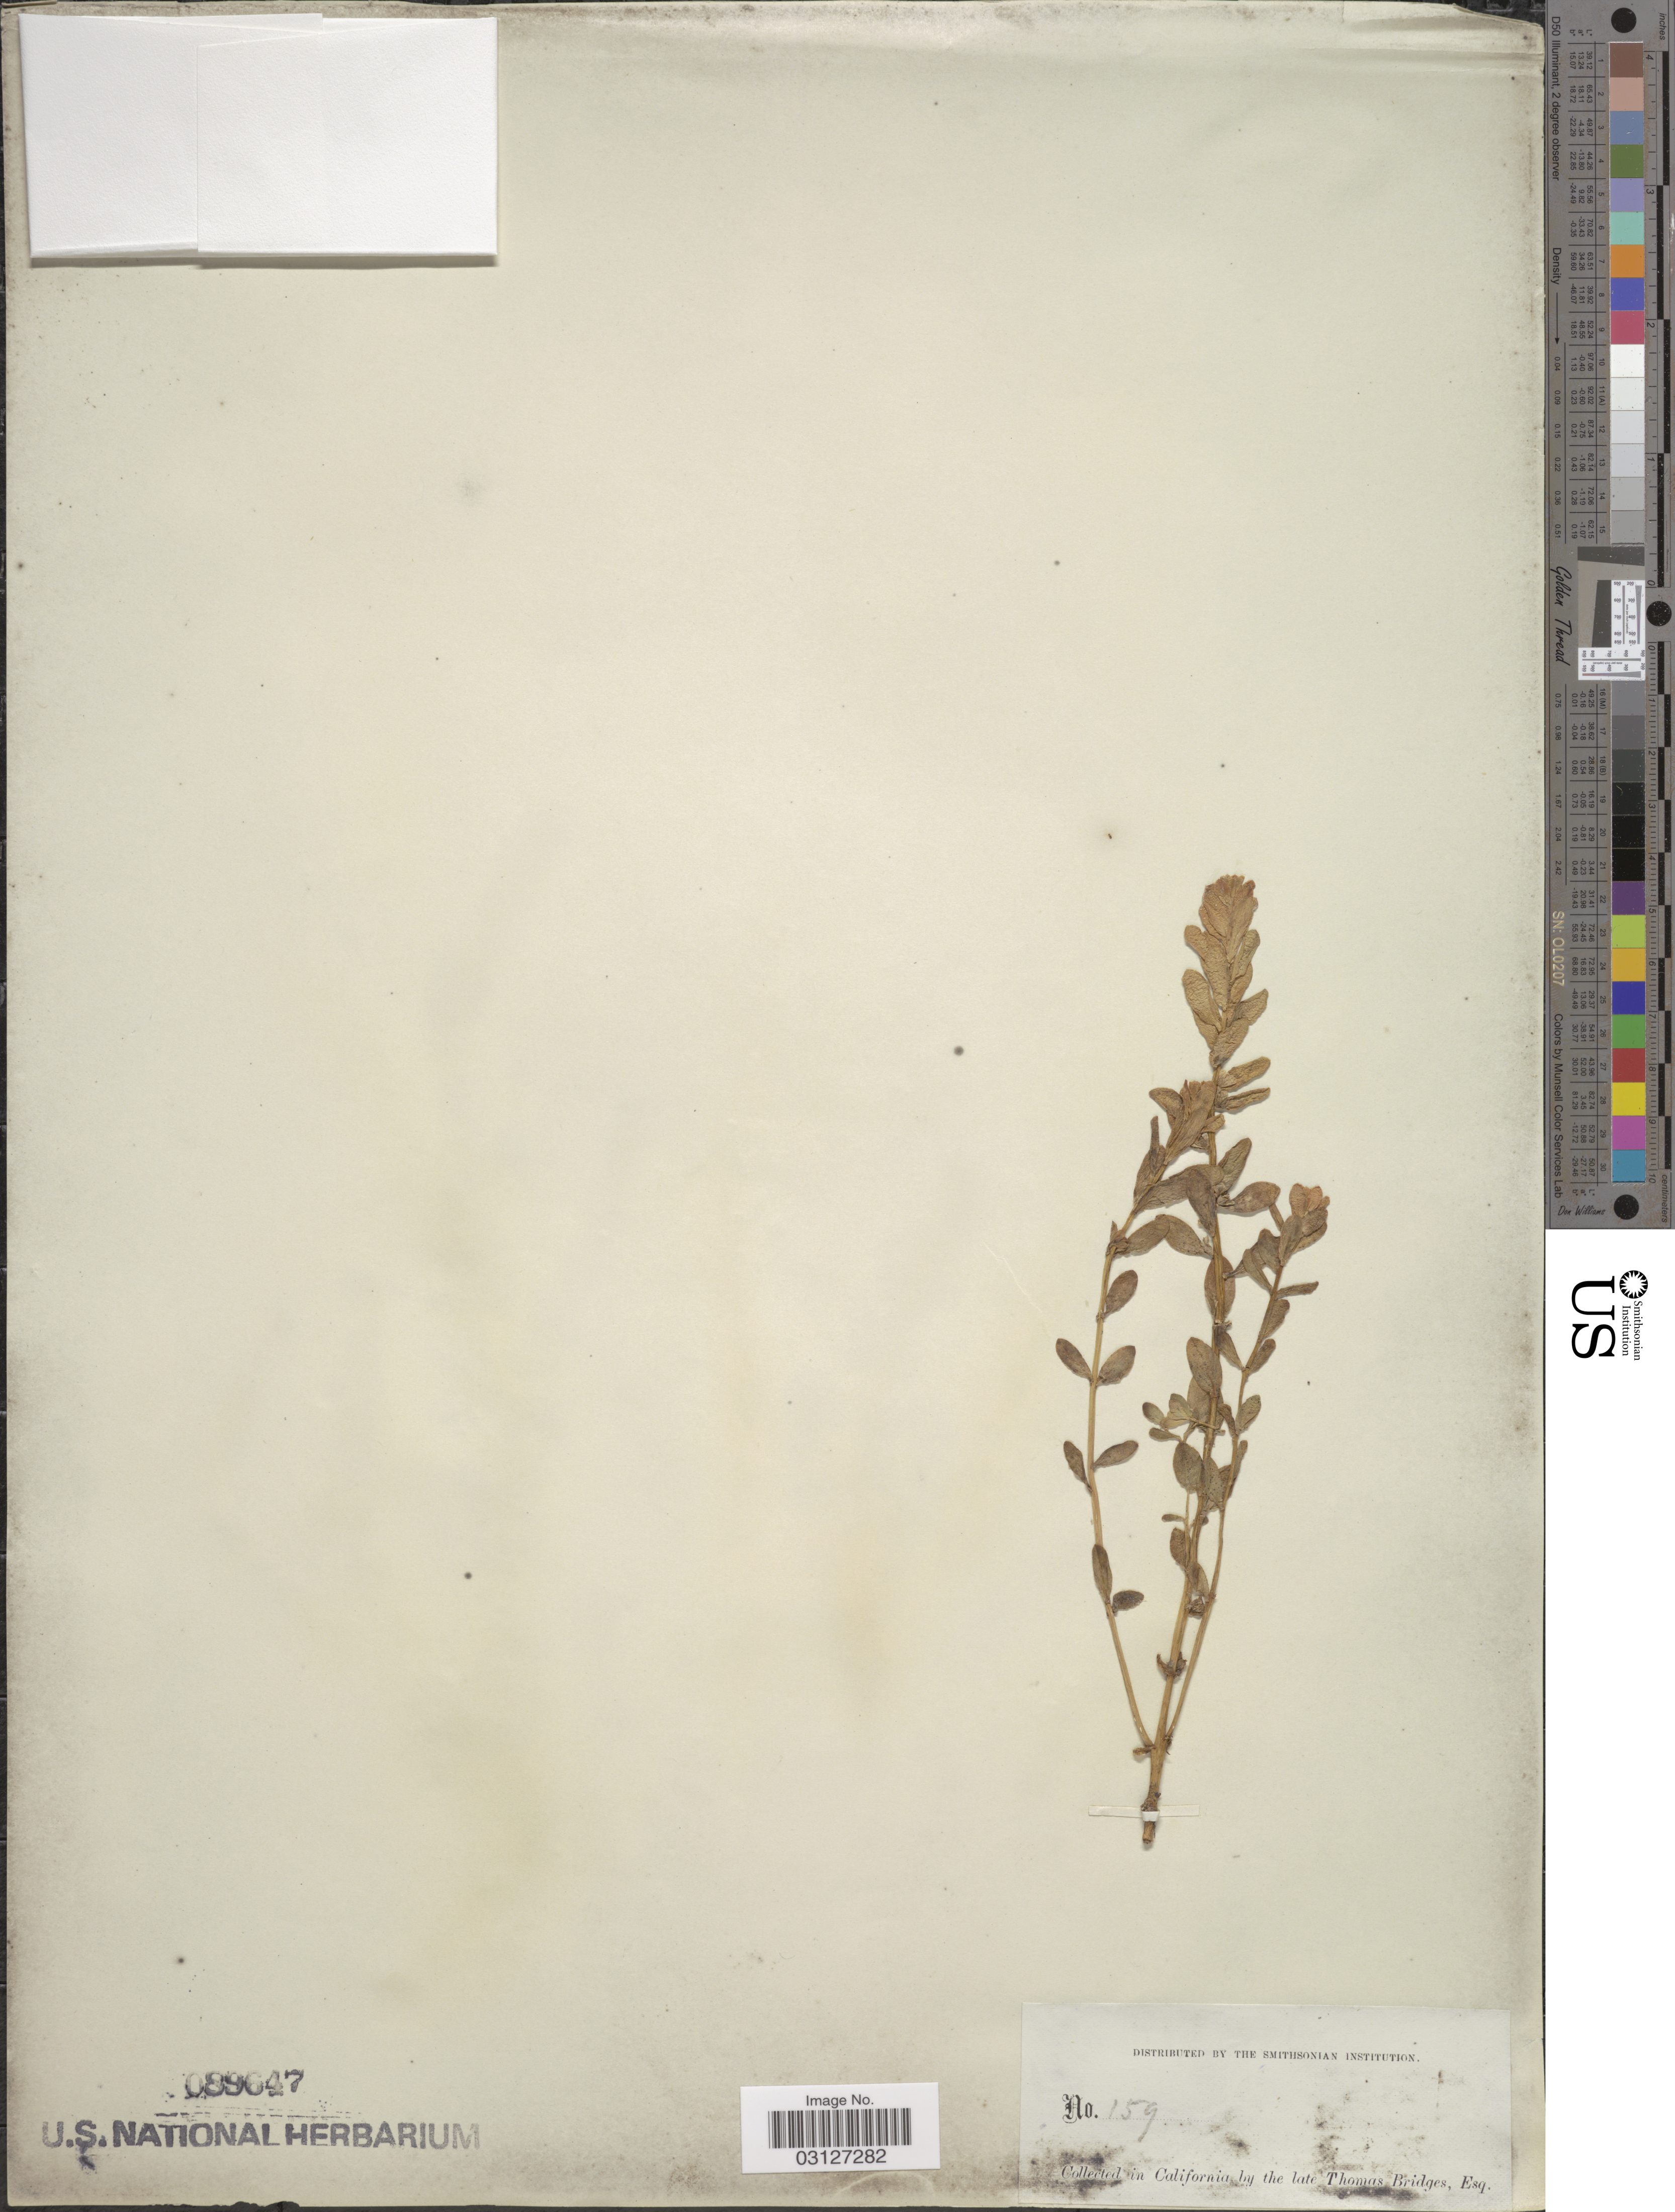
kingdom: Plantae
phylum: Tracheophyta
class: Magnoliopsida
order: Ericales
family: Primulaceae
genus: Glaux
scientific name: Glaux maritima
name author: L.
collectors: T. Bridges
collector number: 159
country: United States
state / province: California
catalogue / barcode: US 89647